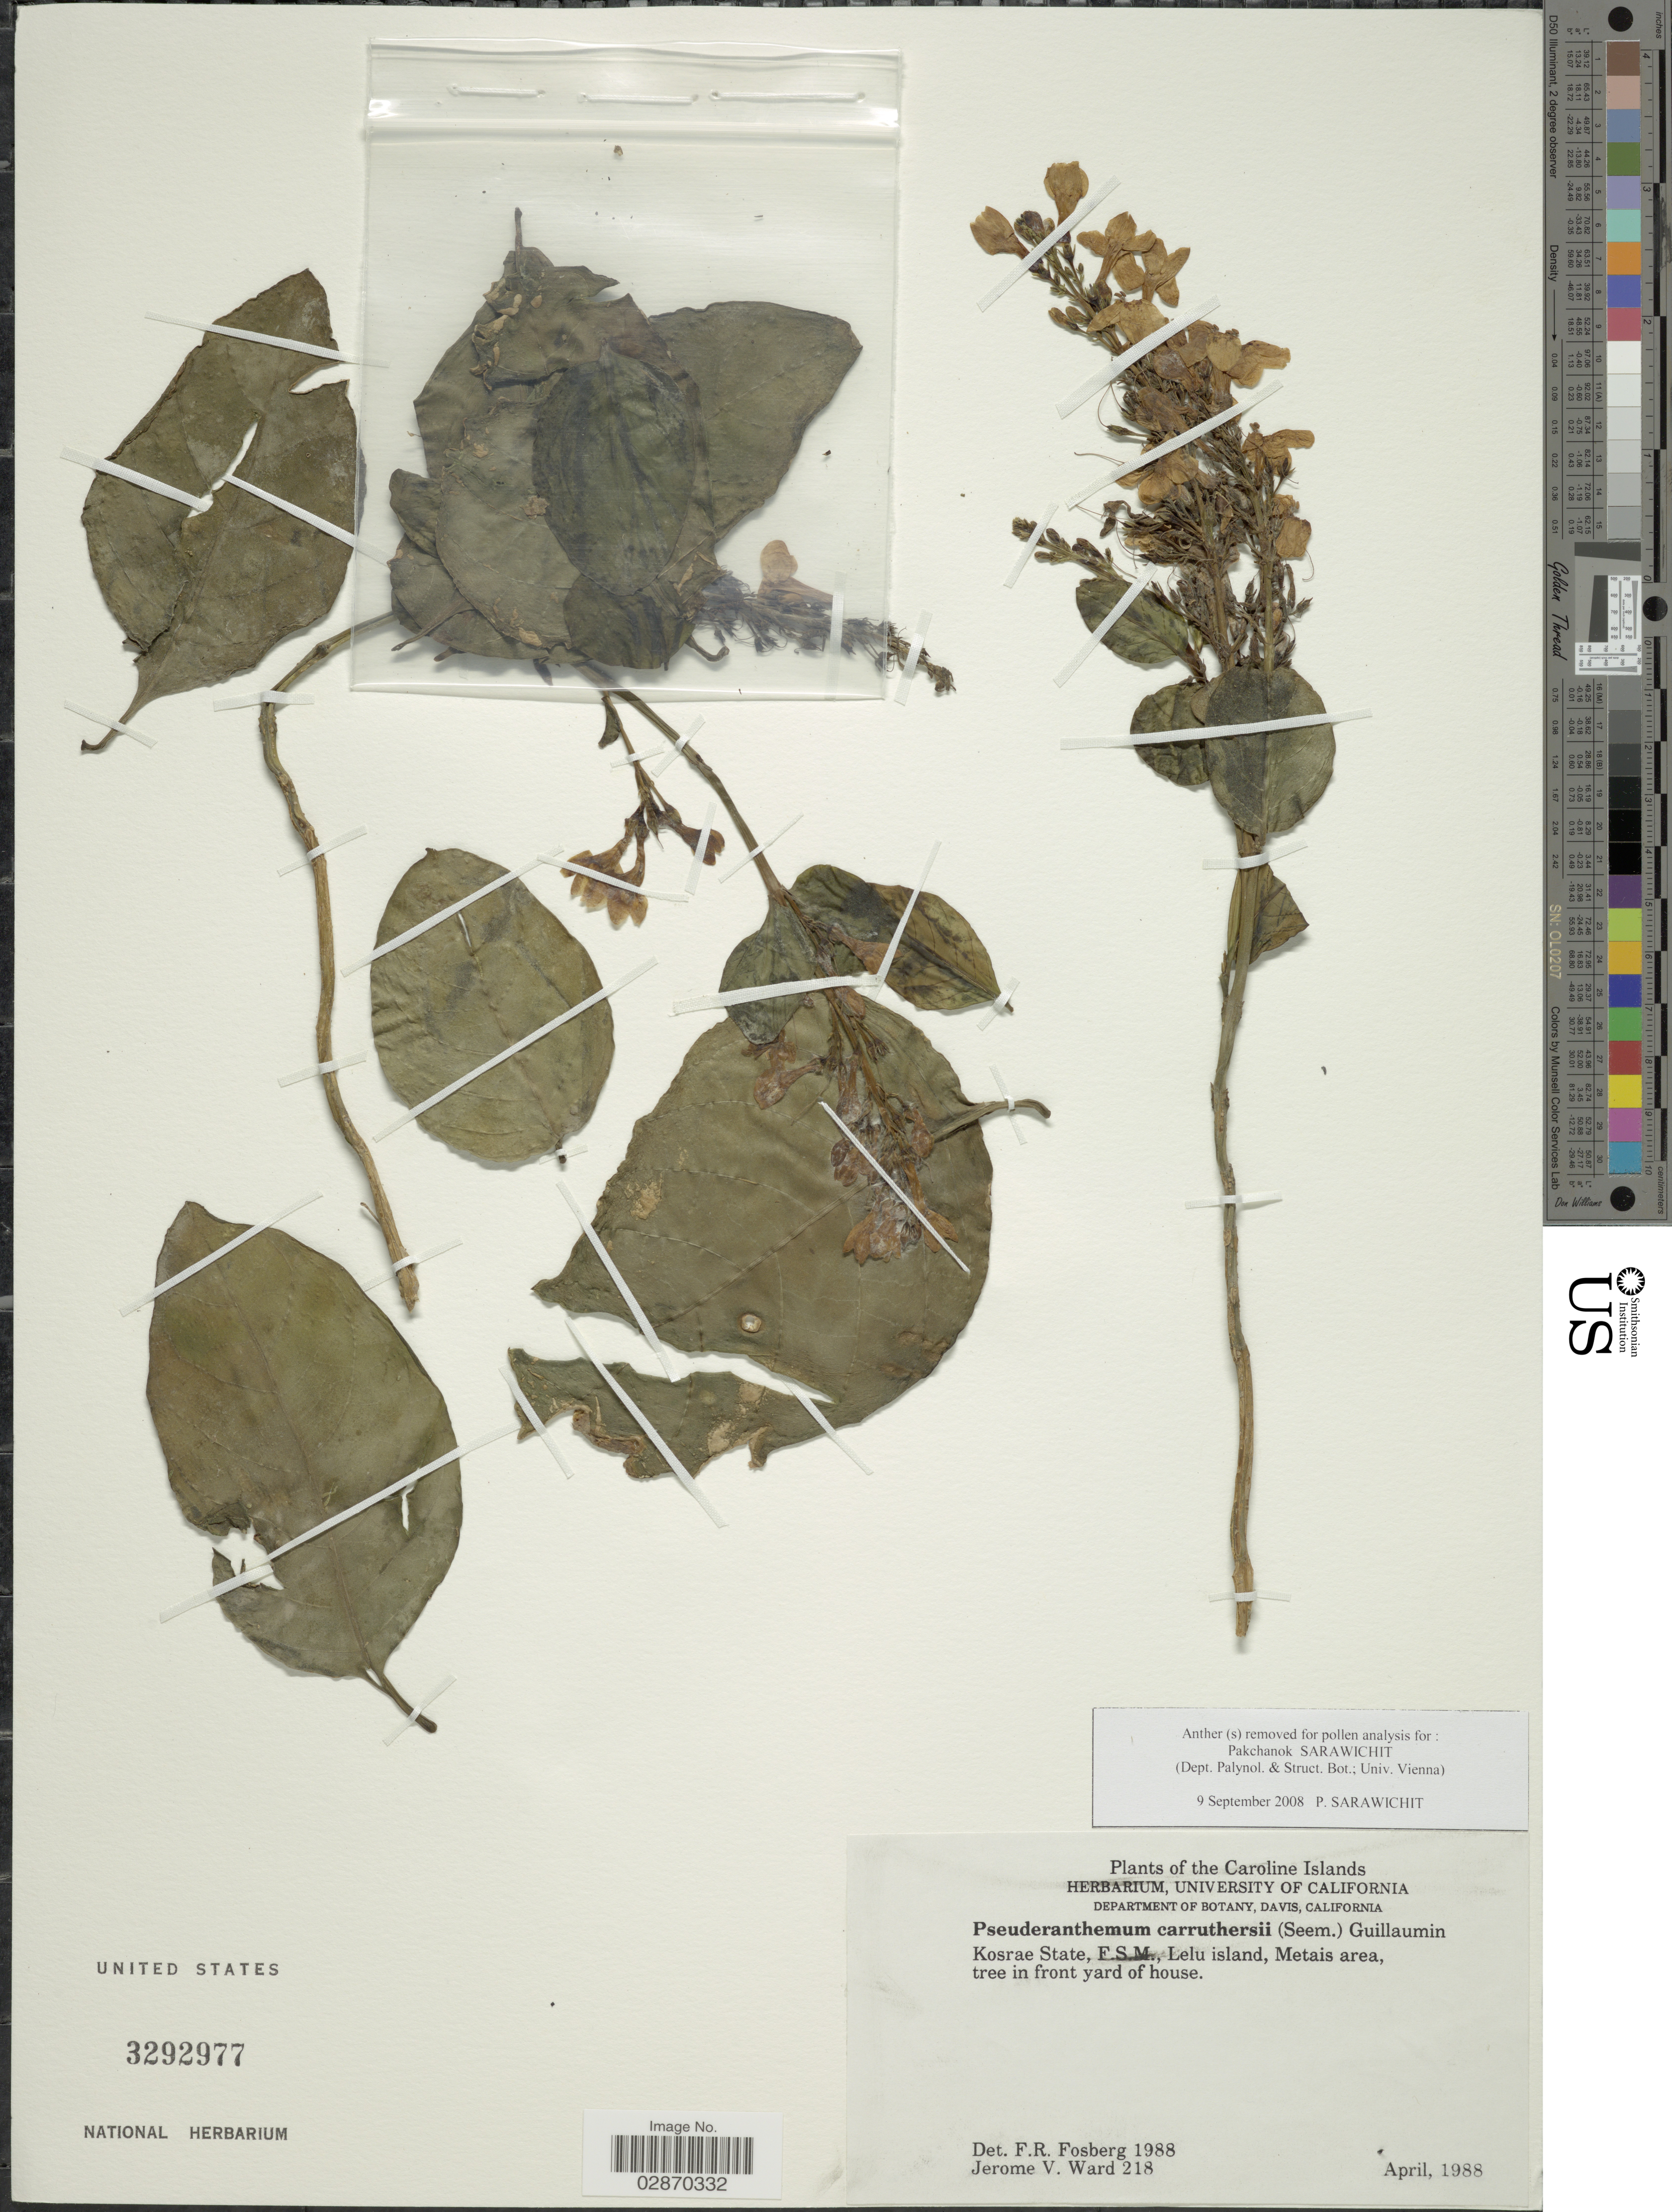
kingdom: Plantae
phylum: Tracheophyta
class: Magnoliopsida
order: Lamiales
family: Acanthaceae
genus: Pseuderanthemum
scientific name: Pseuderanthemum carruthersii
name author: (Seem.) Guillaumin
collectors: J. V. Ward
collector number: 218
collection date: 1988-04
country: Micronesia, Federated States of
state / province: Kosrae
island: Lelu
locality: Caroline Islands. Lelu island, Metais area, tree in front yard of house.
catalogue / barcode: US 3292977